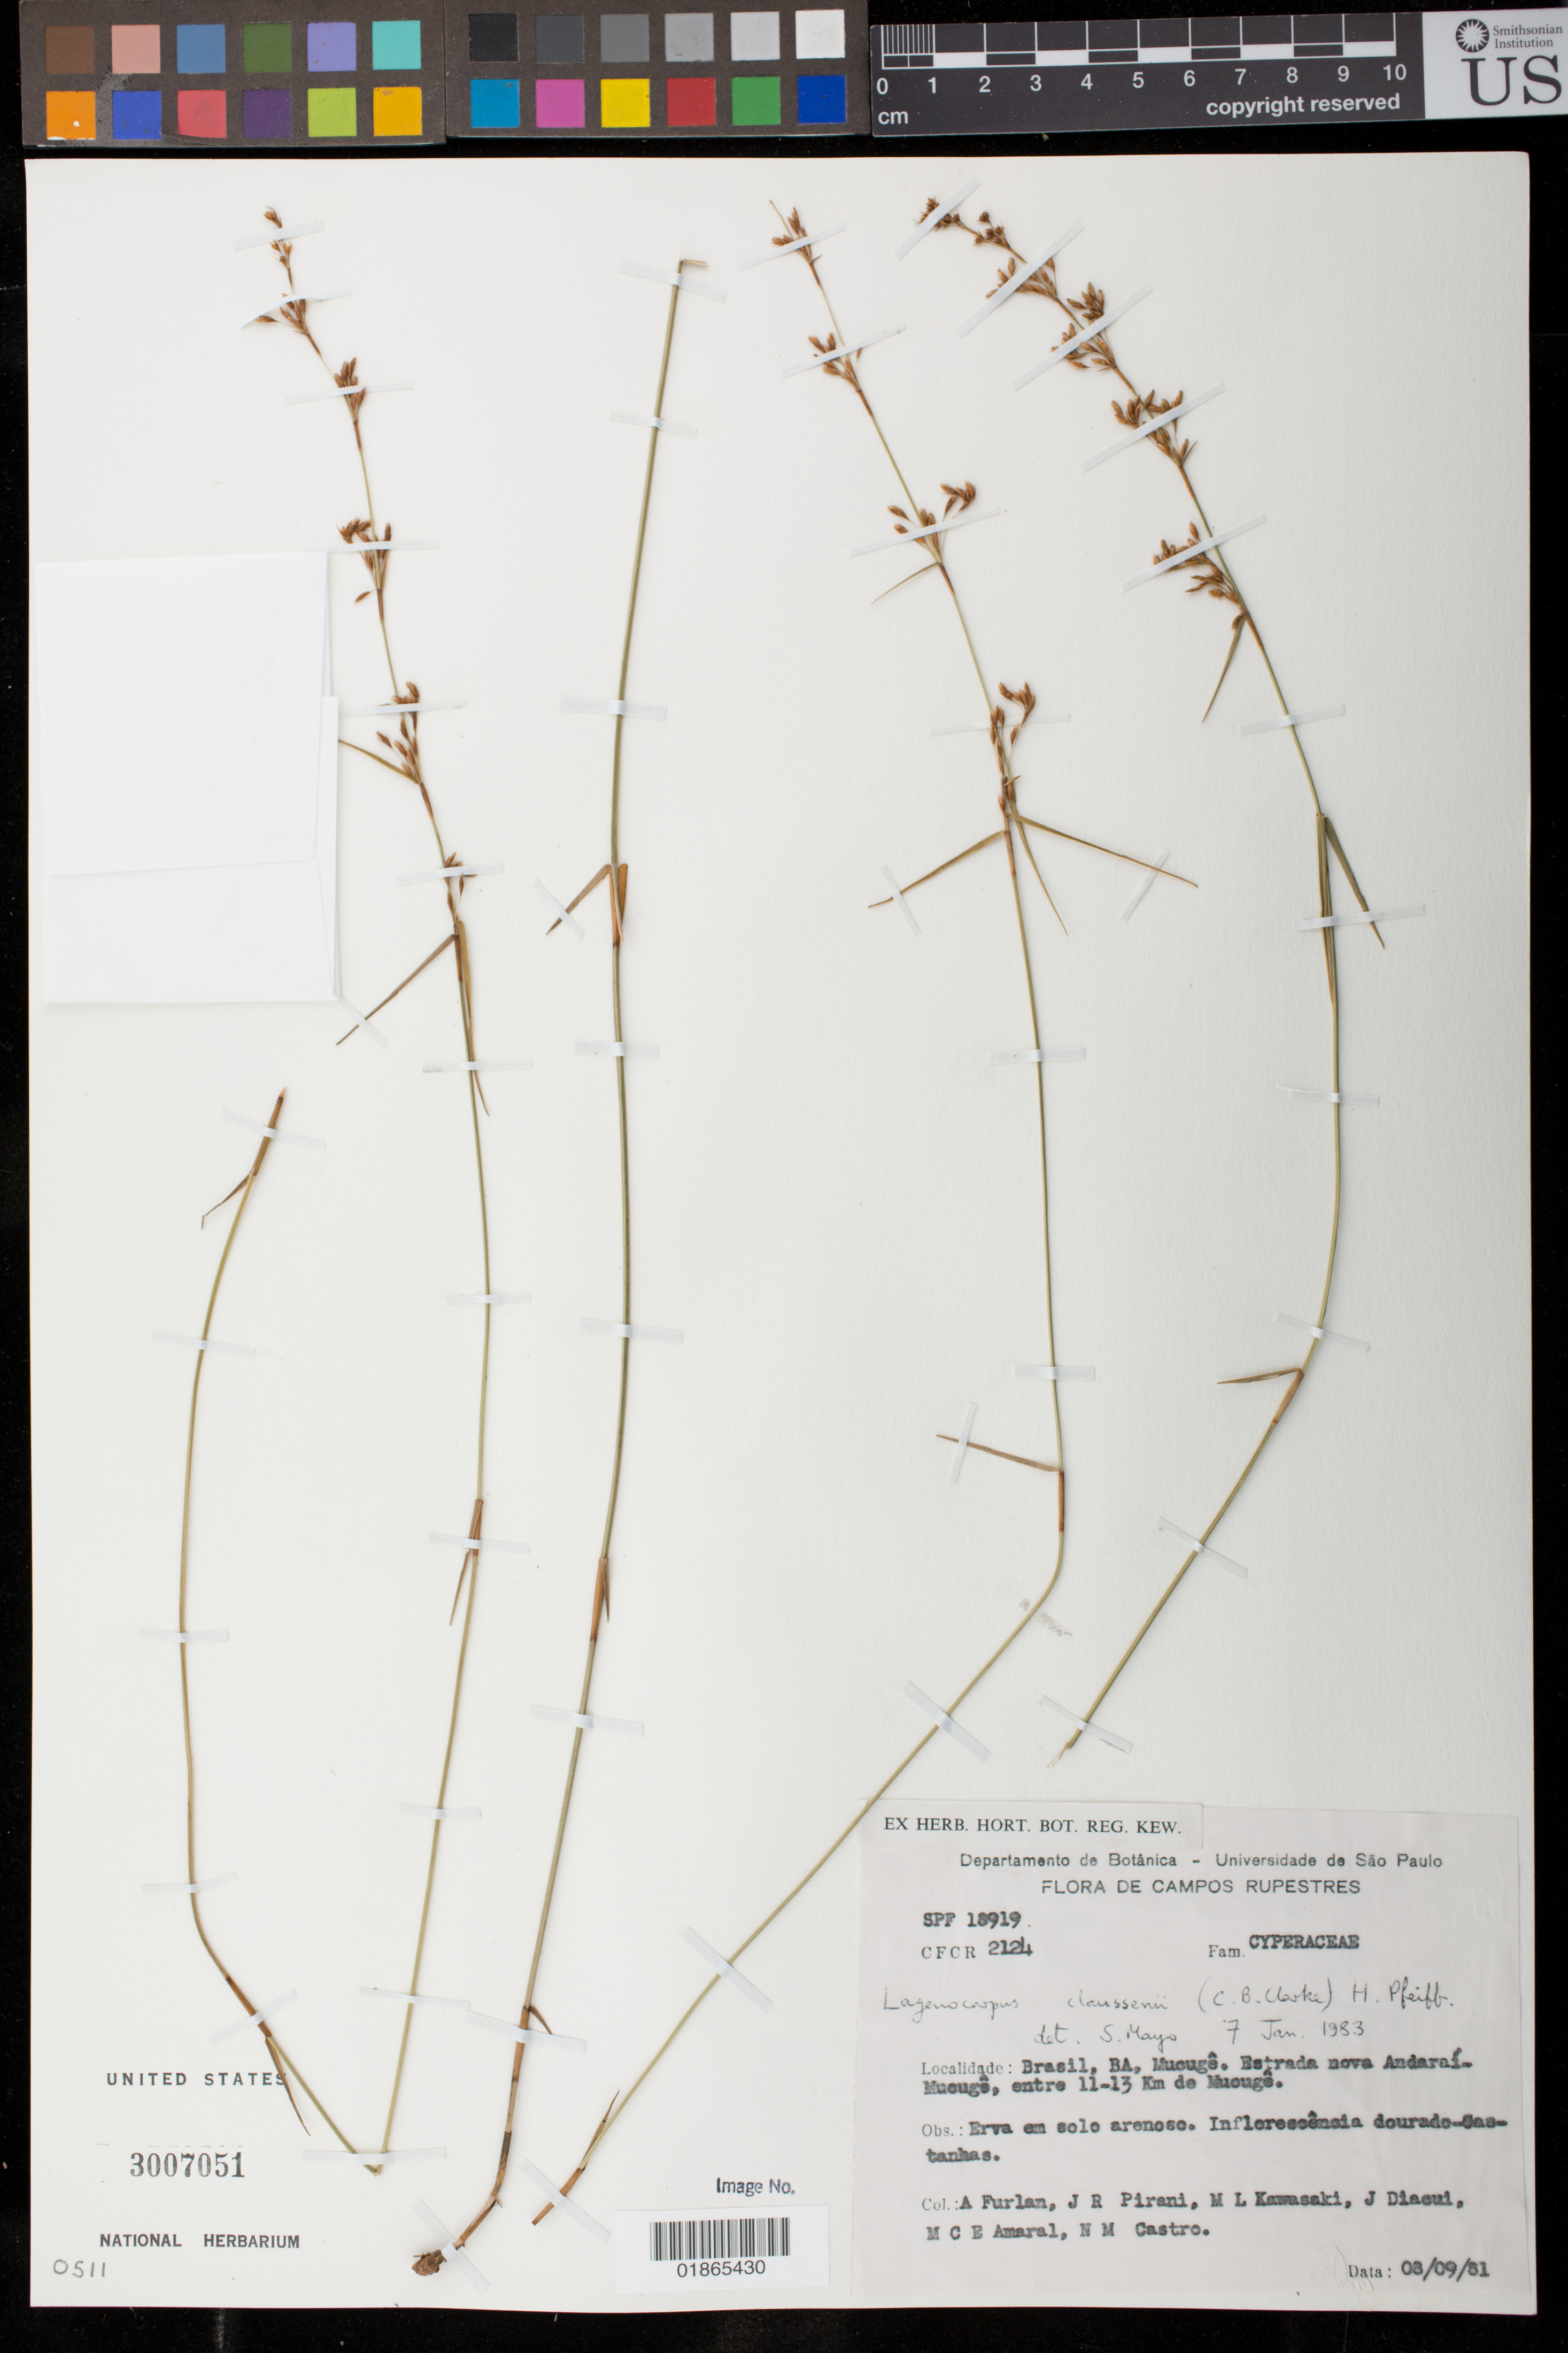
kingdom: Plantae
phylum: Tracheophyta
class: Liliopsida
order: Poales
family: Cyperaceae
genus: Krenakia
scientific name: Krenakia claussenii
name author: (C.B. Clarke) S.M. Costa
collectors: A. Furlan, J. R. Pirani, M. Kawasaki, J. Diacui, M. C. E. Amaral & N. Castro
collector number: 2124 SPF 18919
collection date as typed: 08/09/81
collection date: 1981-09-08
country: Brazil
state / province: Bahia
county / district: Mucugê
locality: Mucugê, Entrada nova Andraí-Mucugê, entre 11-13 km de Mucugê.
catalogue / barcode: US 3007051